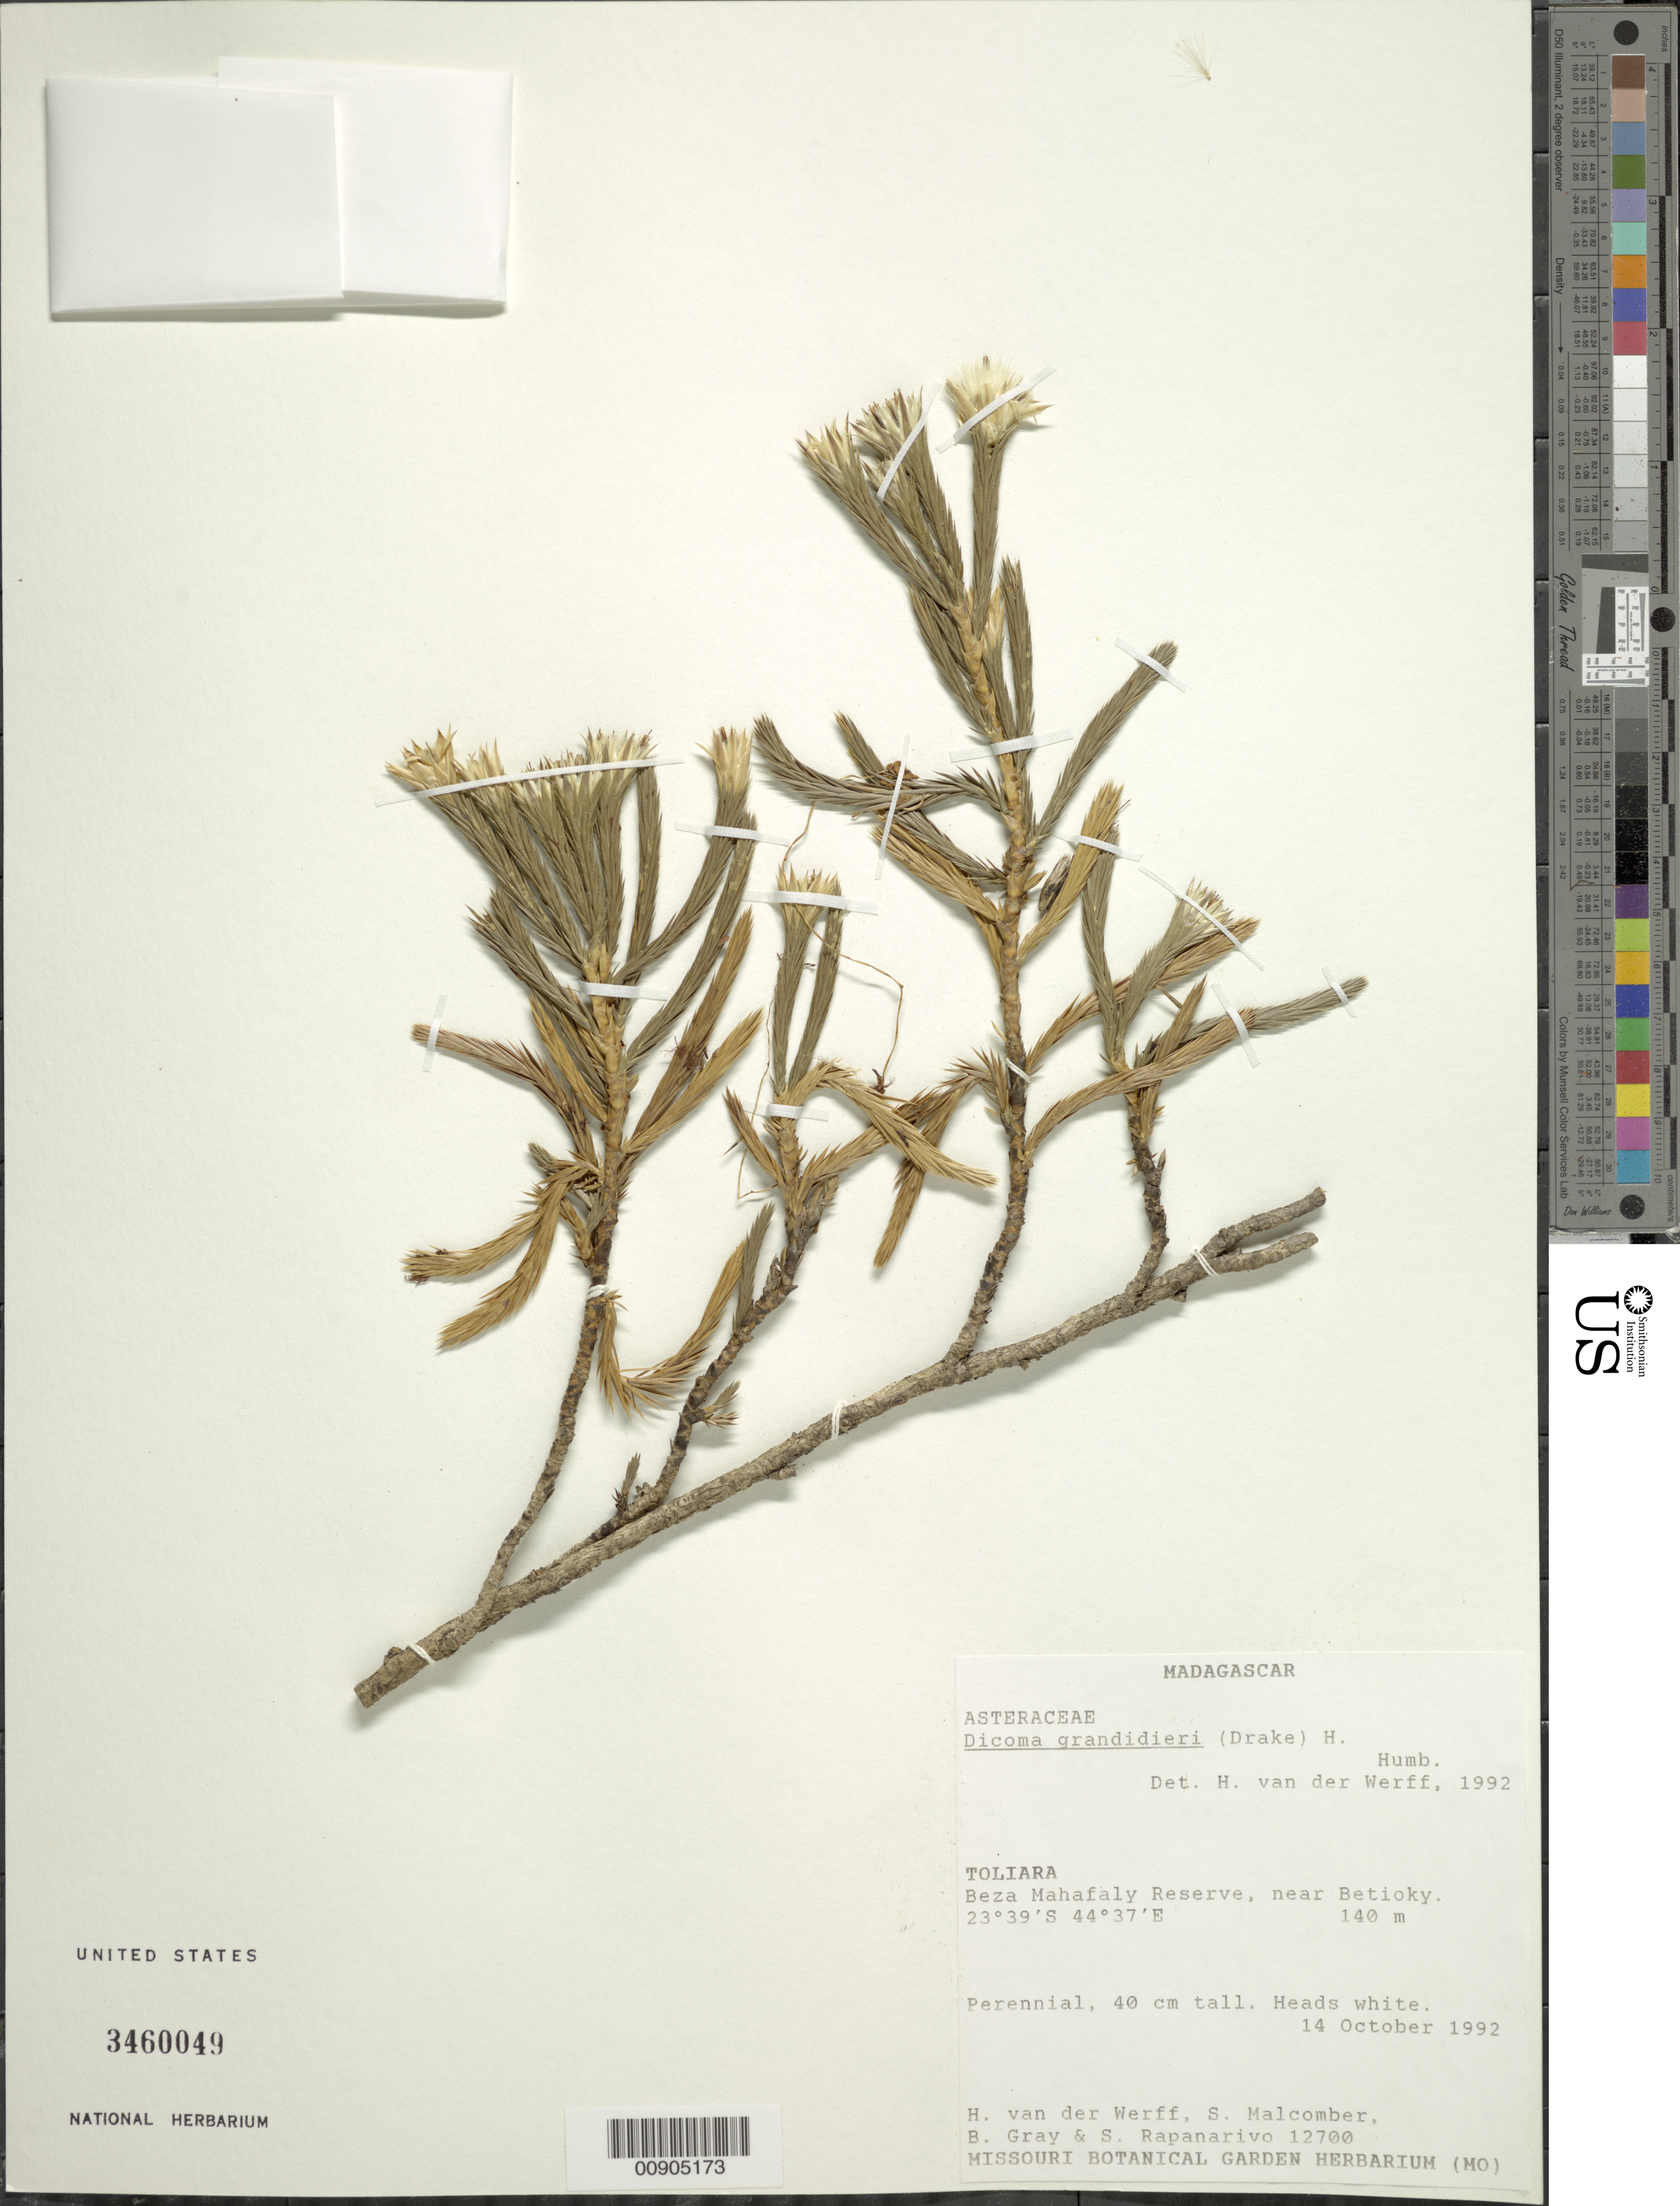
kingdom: Plantae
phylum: Tracheophyta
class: Magnoliopsida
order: Asterales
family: Asteraceae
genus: Dicoma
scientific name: Dicoma grandidieri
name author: (Drake) Humbert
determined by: van der Werff, H., (MO), Missouri Botanical Garden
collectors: H. van der Werff, S. T. Malcomber, B. Gray & S. Rapanarivo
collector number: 12700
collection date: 1992-10-14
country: Madagascar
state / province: Atsimo-Andrefana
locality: Toliara, Beza Mahafaly Reserve, near Betioky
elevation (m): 140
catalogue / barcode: US 3460049